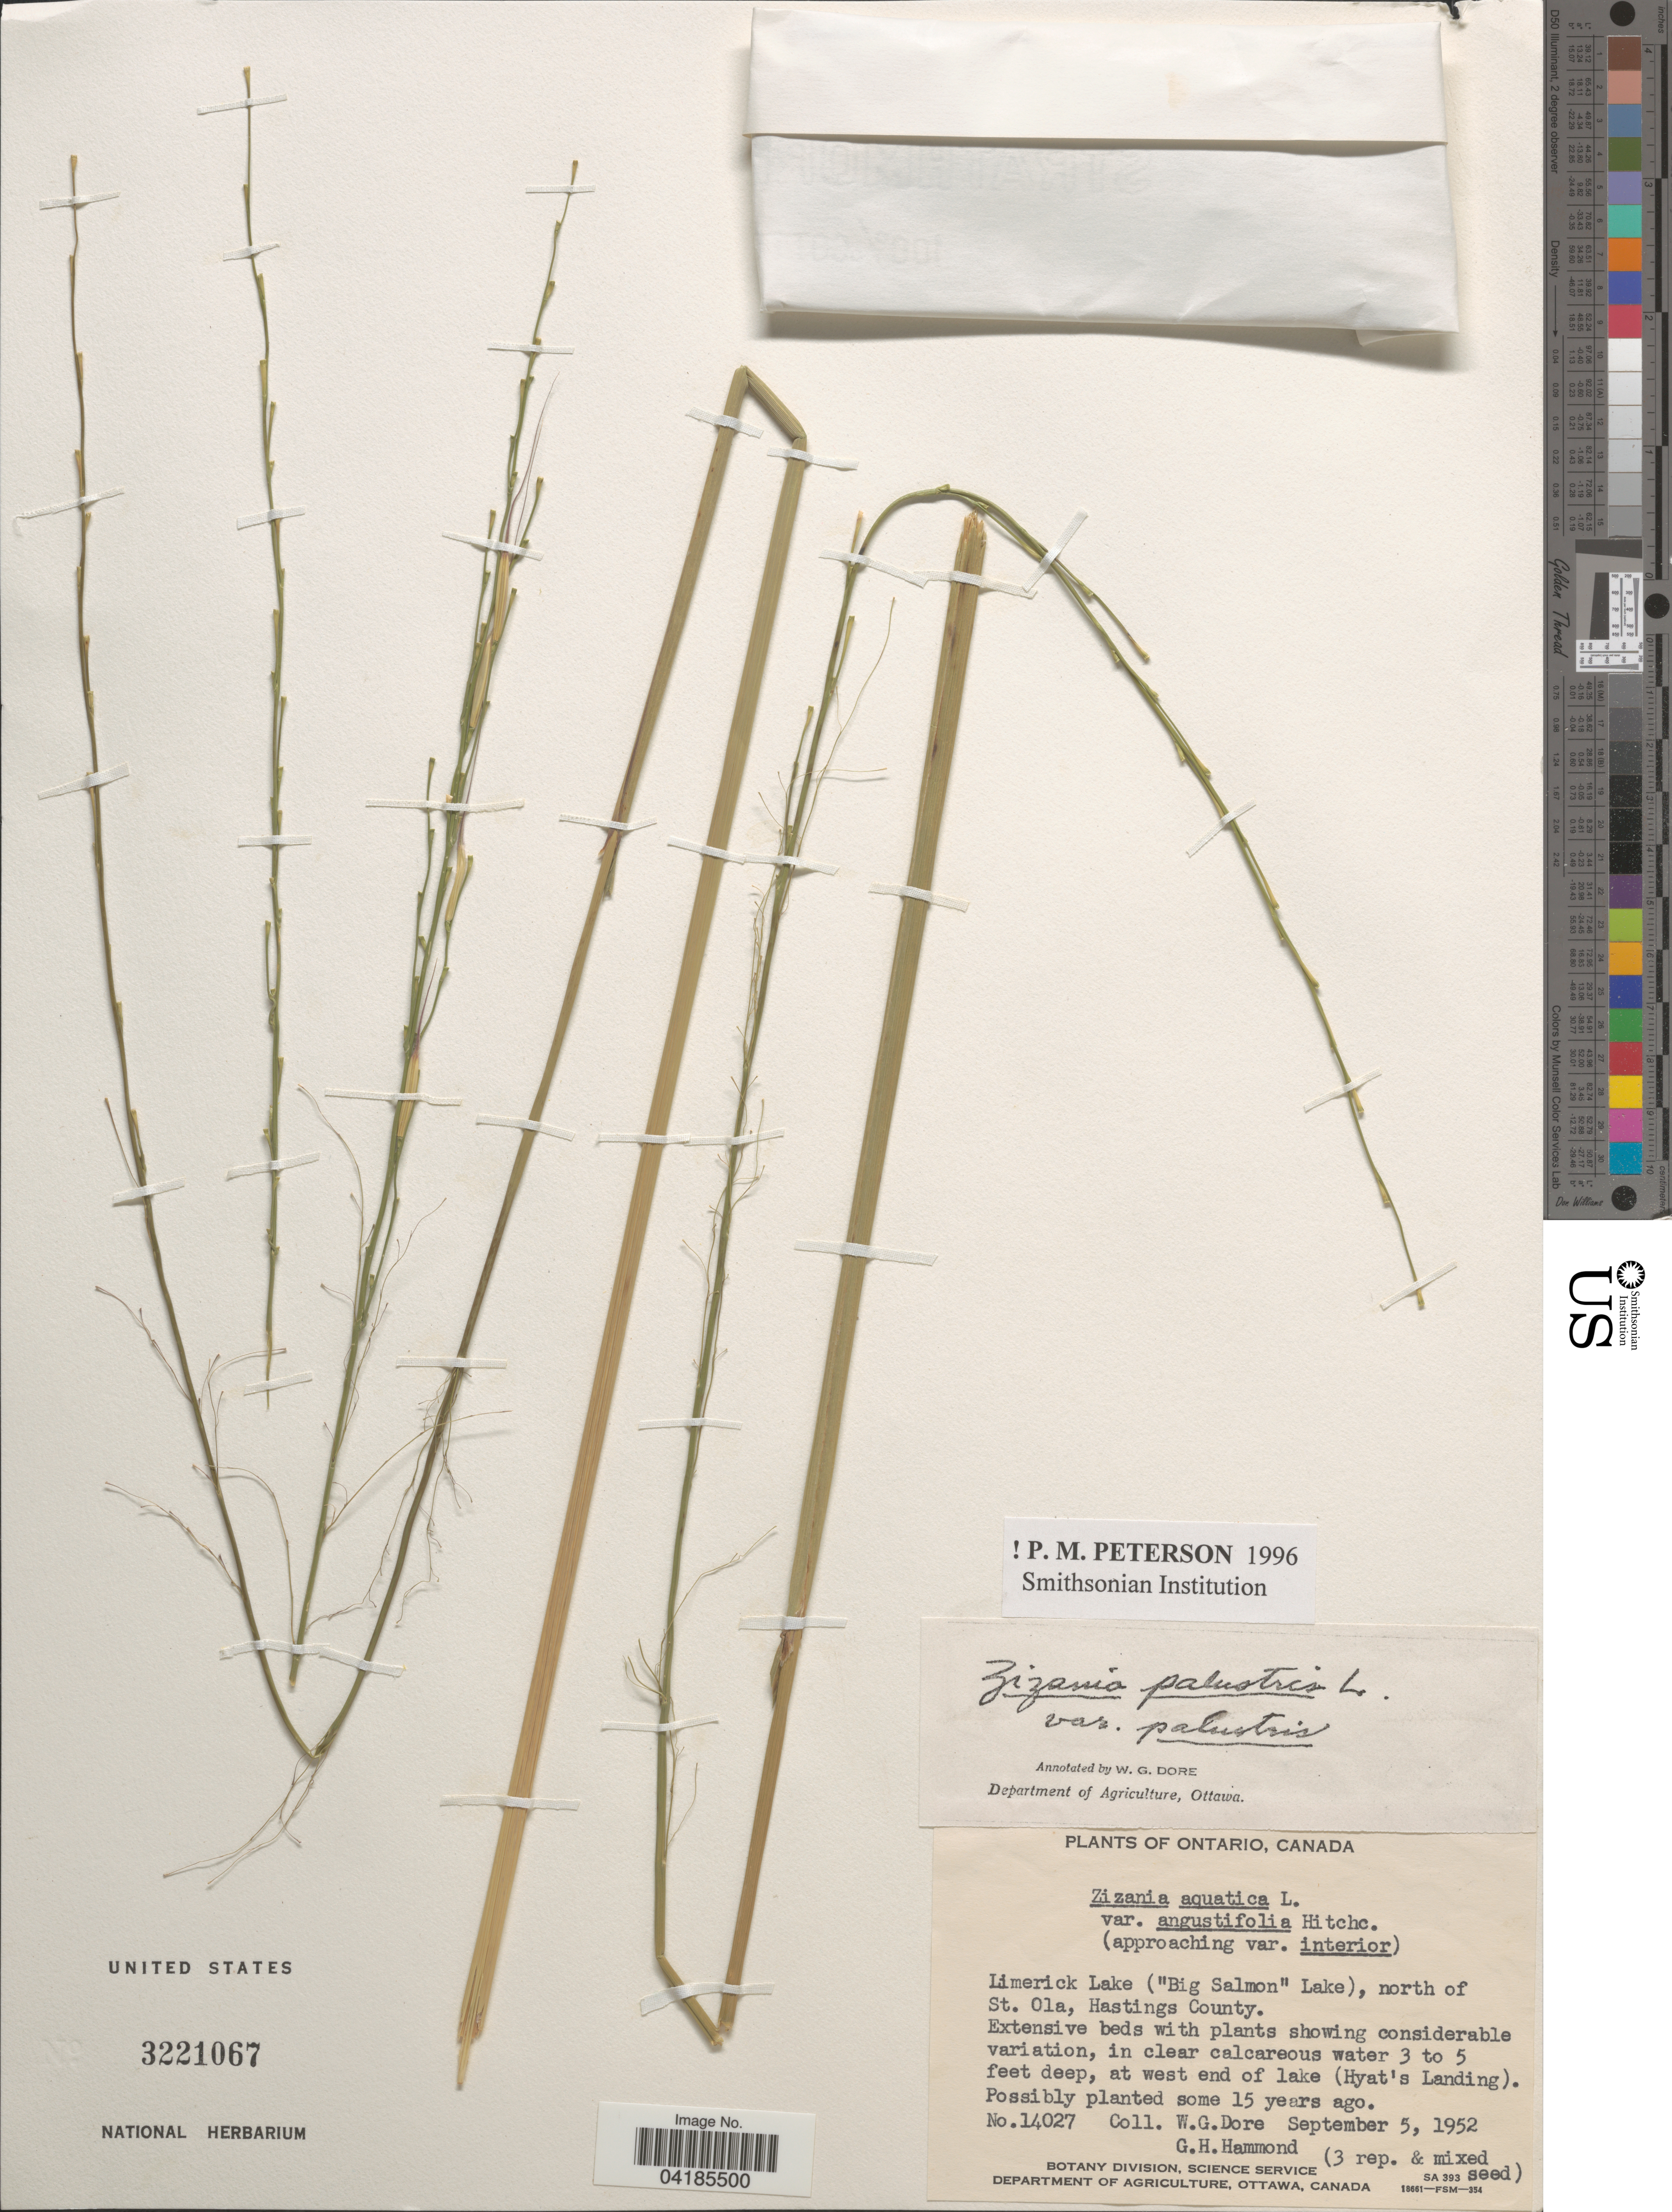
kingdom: Plantae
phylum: Tracheophyta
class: Liliopsida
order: Poales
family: Poaceae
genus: Zizania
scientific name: Zizania palustris var. palustris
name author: L.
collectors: W. Dore & G. Hammond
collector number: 14027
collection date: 1952-09-05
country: Canada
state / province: Ontario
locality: Limerick Lake ("Big Salmon" Lake), north of St. Ola, Hastings County. At west end of lake (Hyat's Landing).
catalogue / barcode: US 3221067